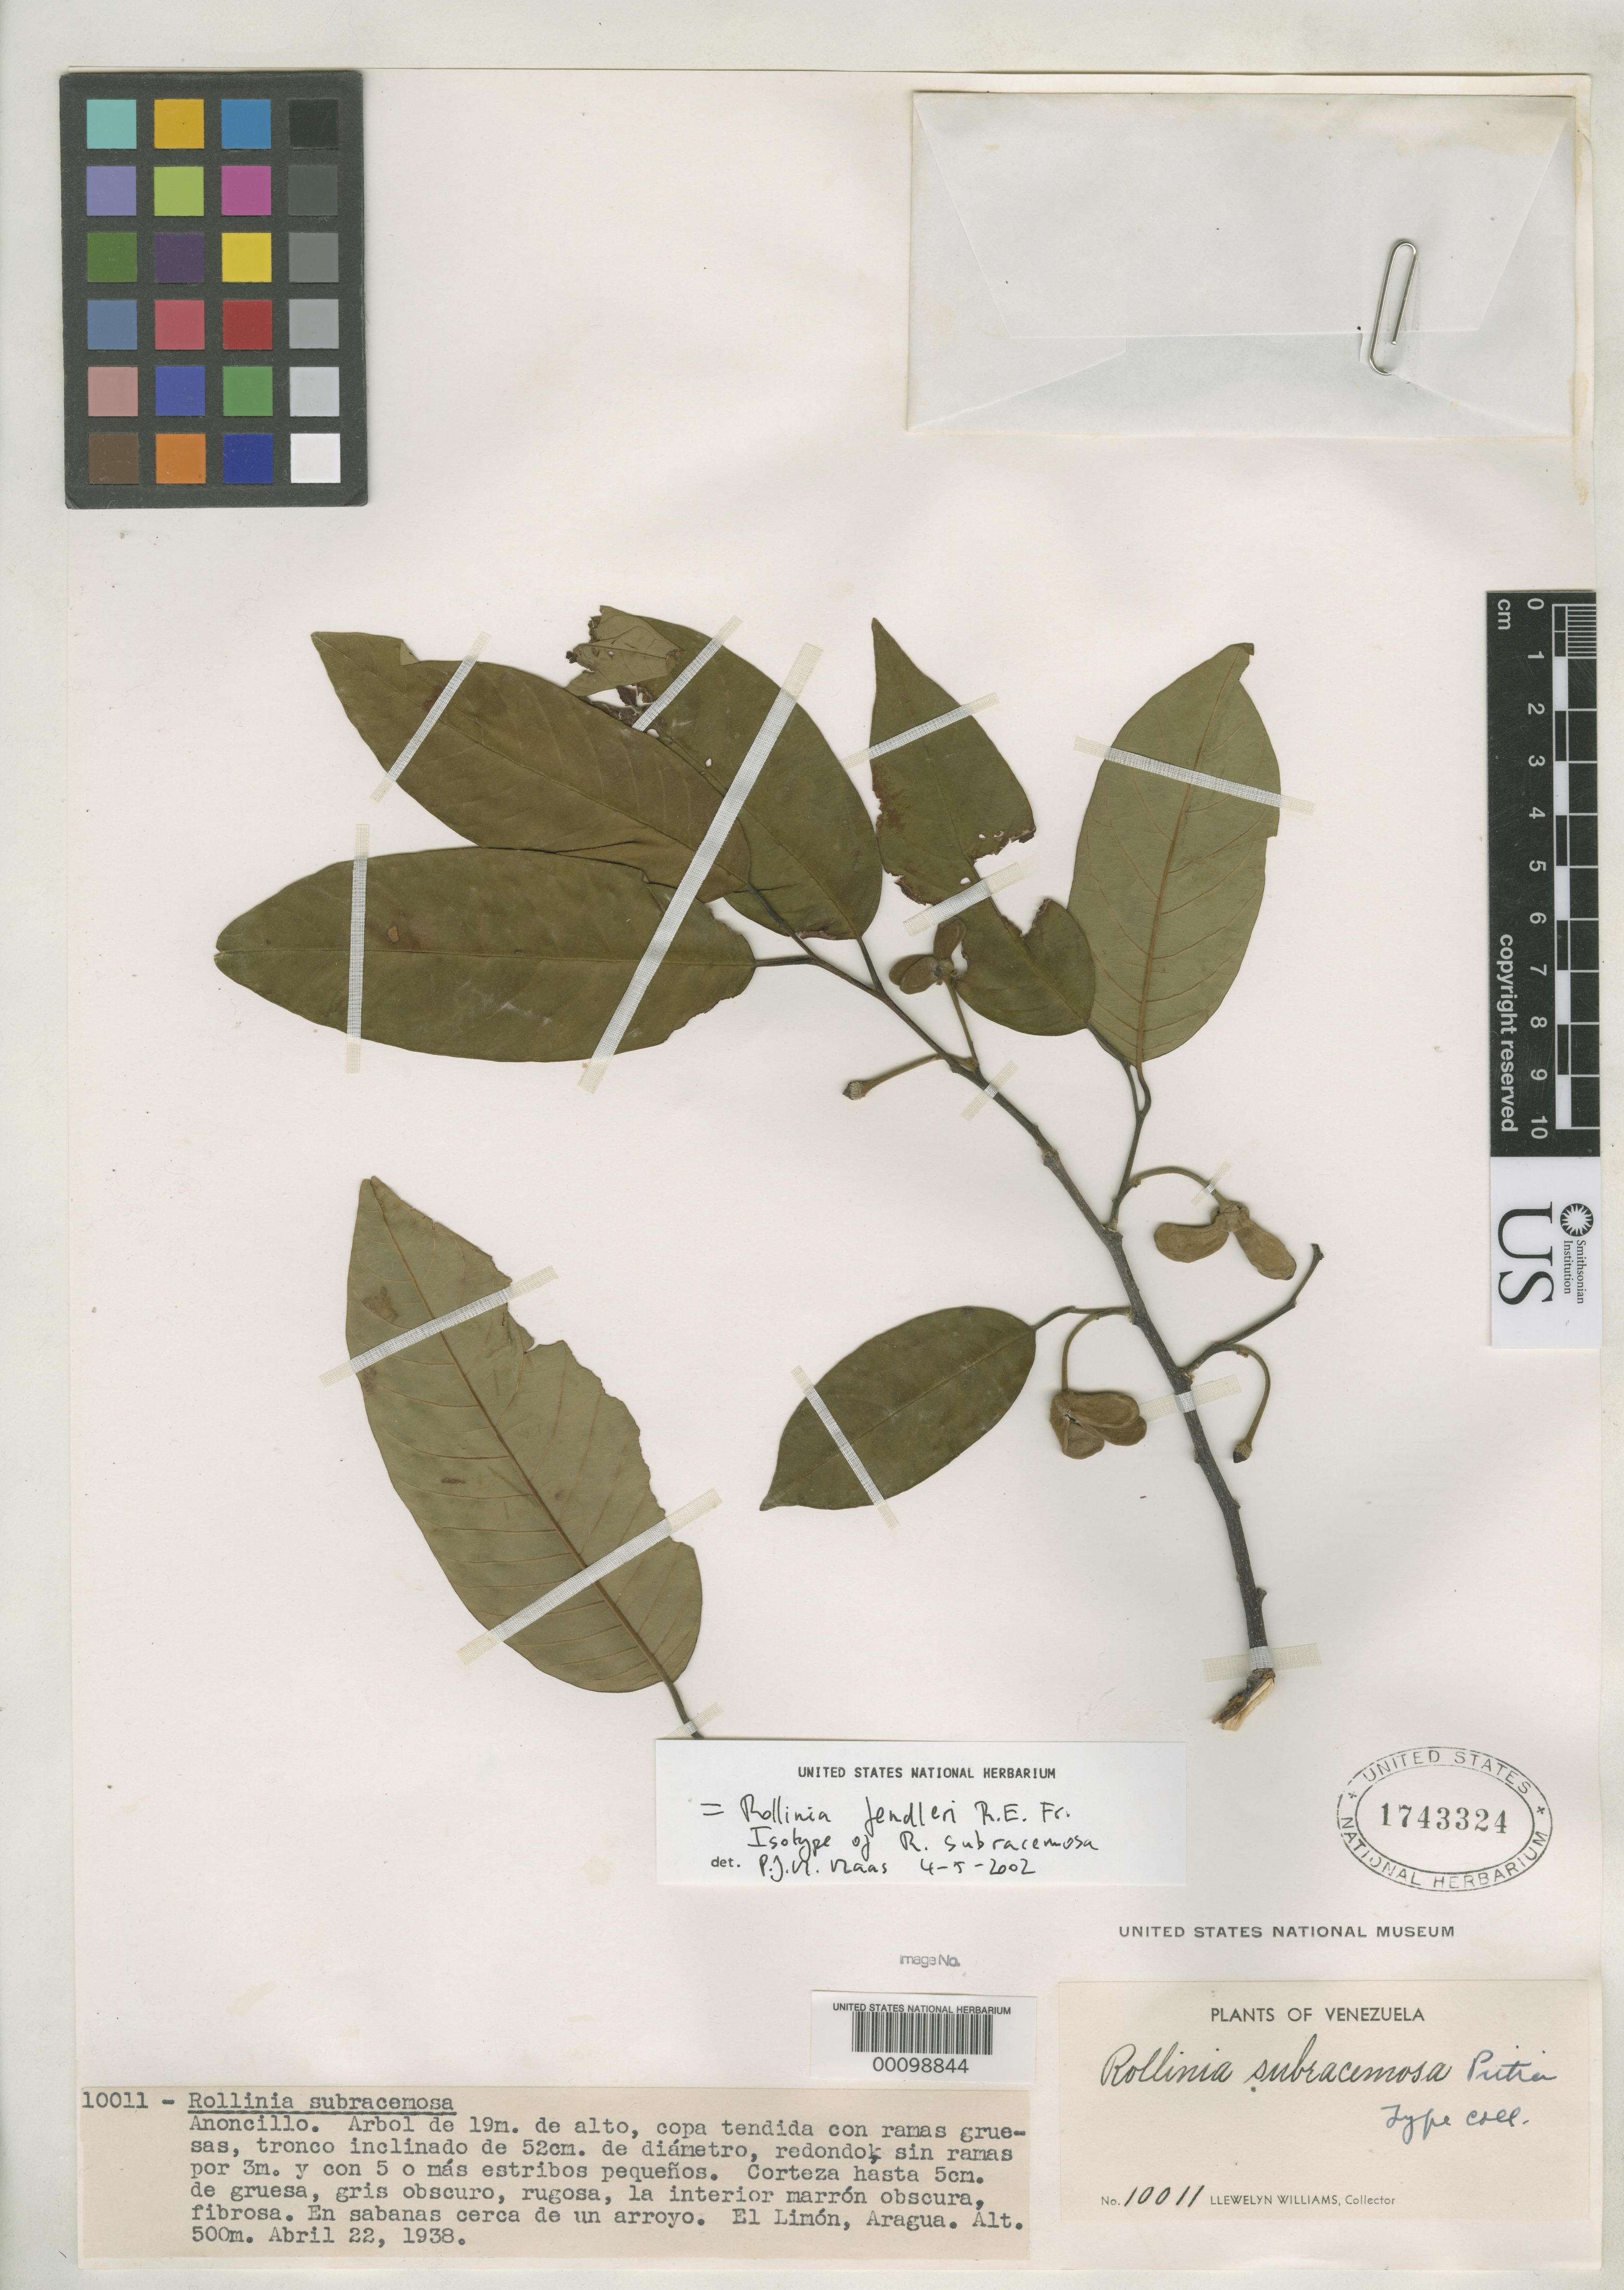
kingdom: Plantae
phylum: Tracheophyta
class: Magnoliopsida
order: Magnoliales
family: Annonaceae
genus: Rollinia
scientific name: Rollinia subracemosa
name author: Pittier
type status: Isotype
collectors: Ll. Williams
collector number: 10011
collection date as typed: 22 Apr 1938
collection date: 1938-04-22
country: Venezuela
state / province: Aragua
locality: El Limón.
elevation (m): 500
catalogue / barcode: US 1743324